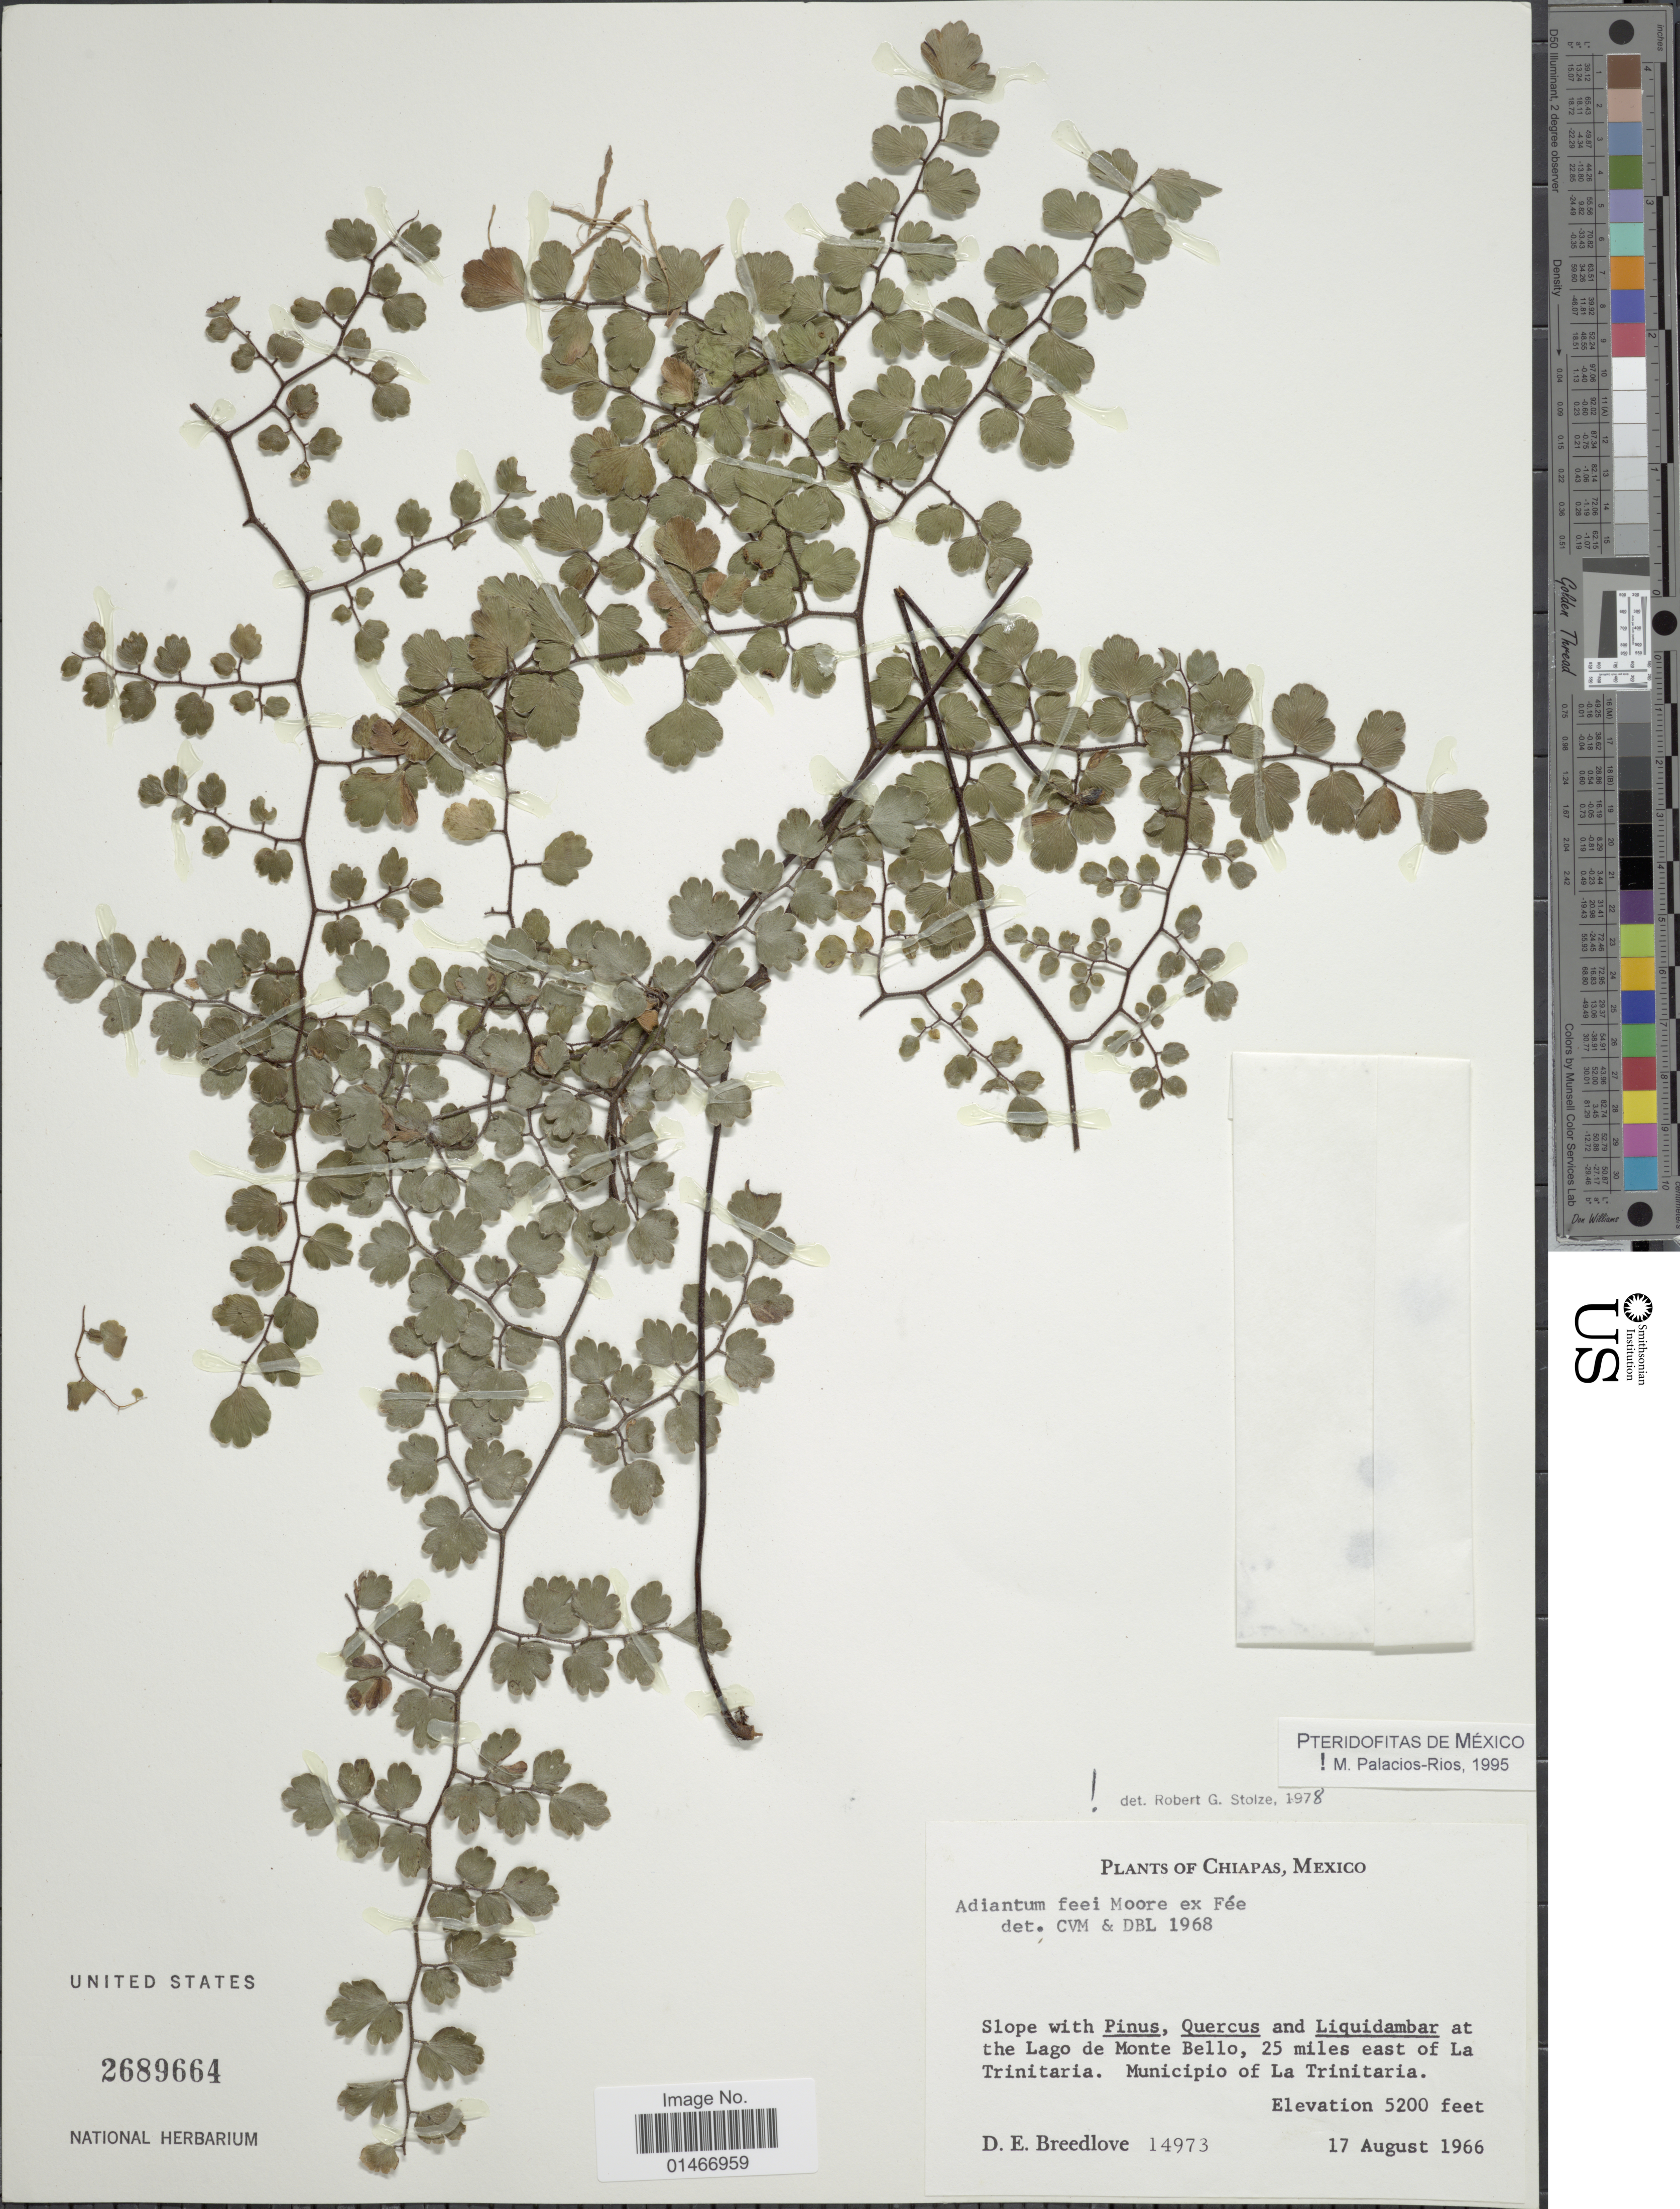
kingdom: Plantae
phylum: Tracheophyta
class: Polypodiopsida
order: Polypodiales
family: Pteridaceae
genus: Adiantum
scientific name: Adiantum feei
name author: T. Moore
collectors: D. E. Breedlove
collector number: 14973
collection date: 1966-08-17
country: Mexico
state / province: Chiapas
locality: At the Lago de Monte Bello, 25 miles east of La Trinitaria. Municipio of La Trinitaria.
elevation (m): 1585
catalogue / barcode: US 2689664